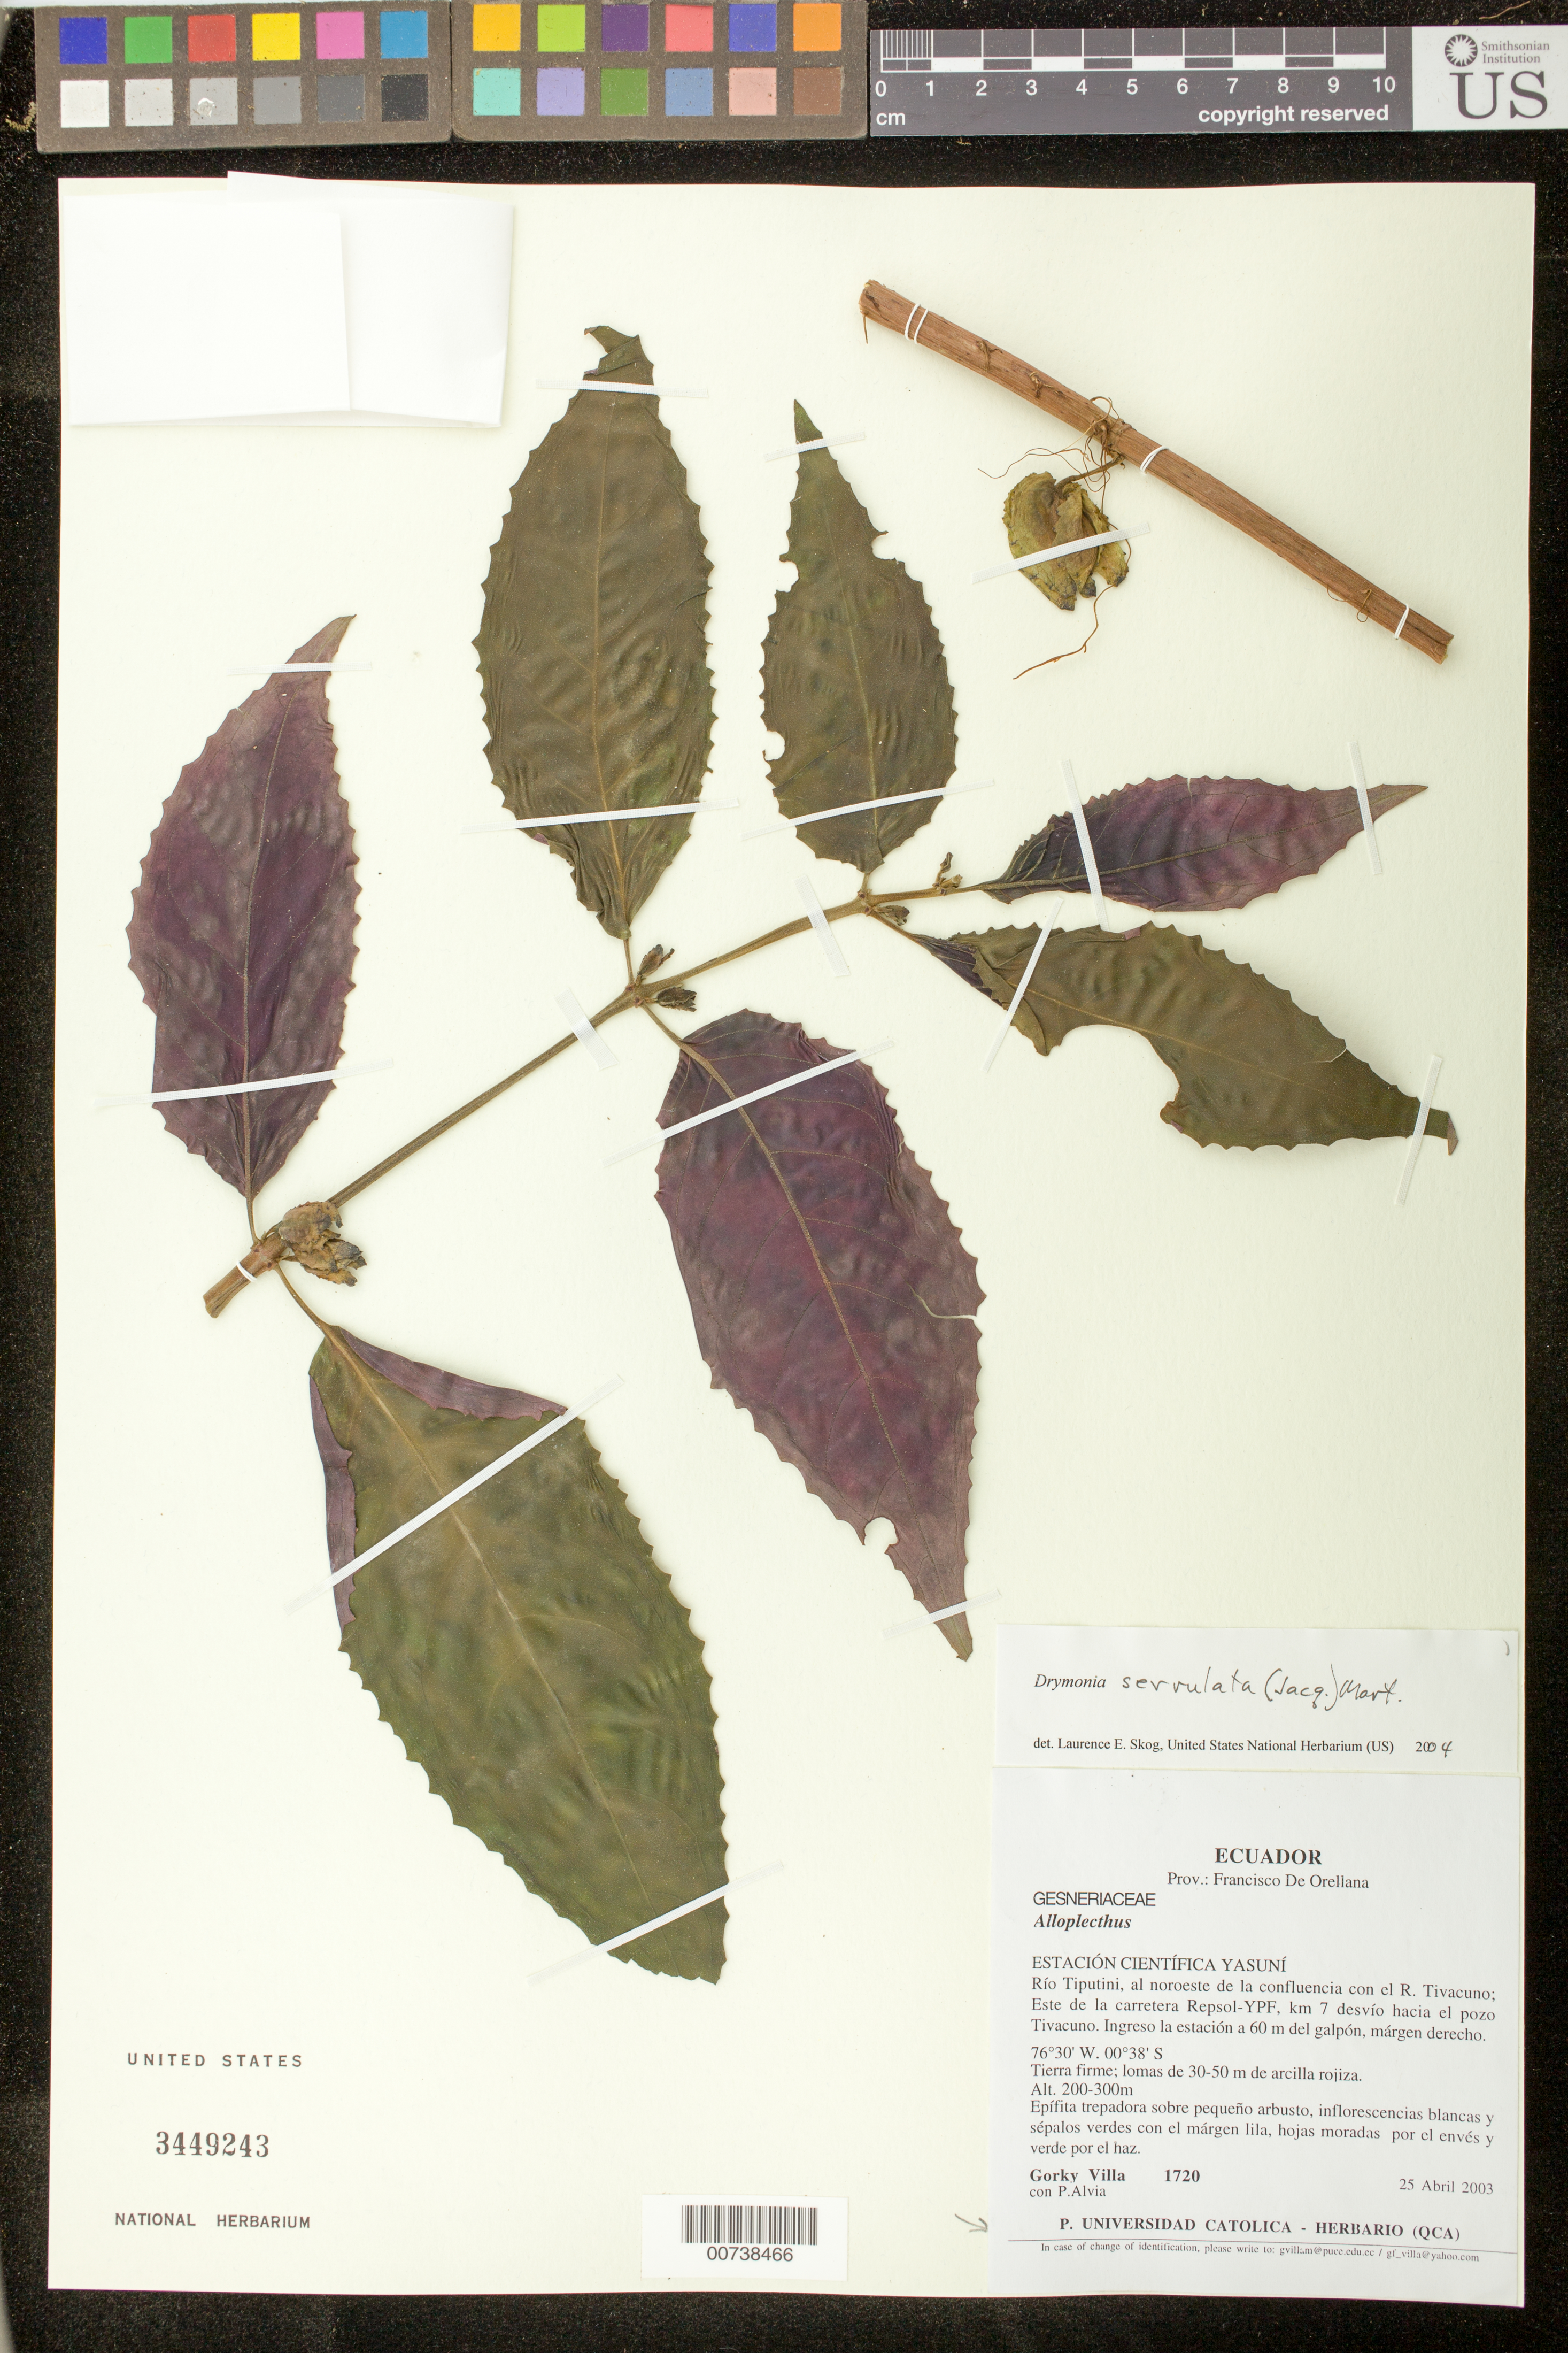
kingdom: Plantae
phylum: Tracheophyta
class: Magnoliopsida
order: Lamiales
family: Gesneriaceae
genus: Drymonia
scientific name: Drymonia serrulata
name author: (Jacq.) Mart.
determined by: Skog, Laurence E.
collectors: G. Villa & P. Alvia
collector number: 1720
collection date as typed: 25 Apr 2003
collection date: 2003-04-25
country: Ecuador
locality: Prov.: Francisco de Orellana. Estación Científica Yasuní. Río Tiputini, al noroeste de la confluencia con el R. Tivacuno; Este de la carretera Repsol-YPF, km 7 desvío hacia el pozo Tivacuno. Ingreso la estación a 60 m del galpón, márgen derecho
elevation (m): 200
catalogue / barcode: US 3449243